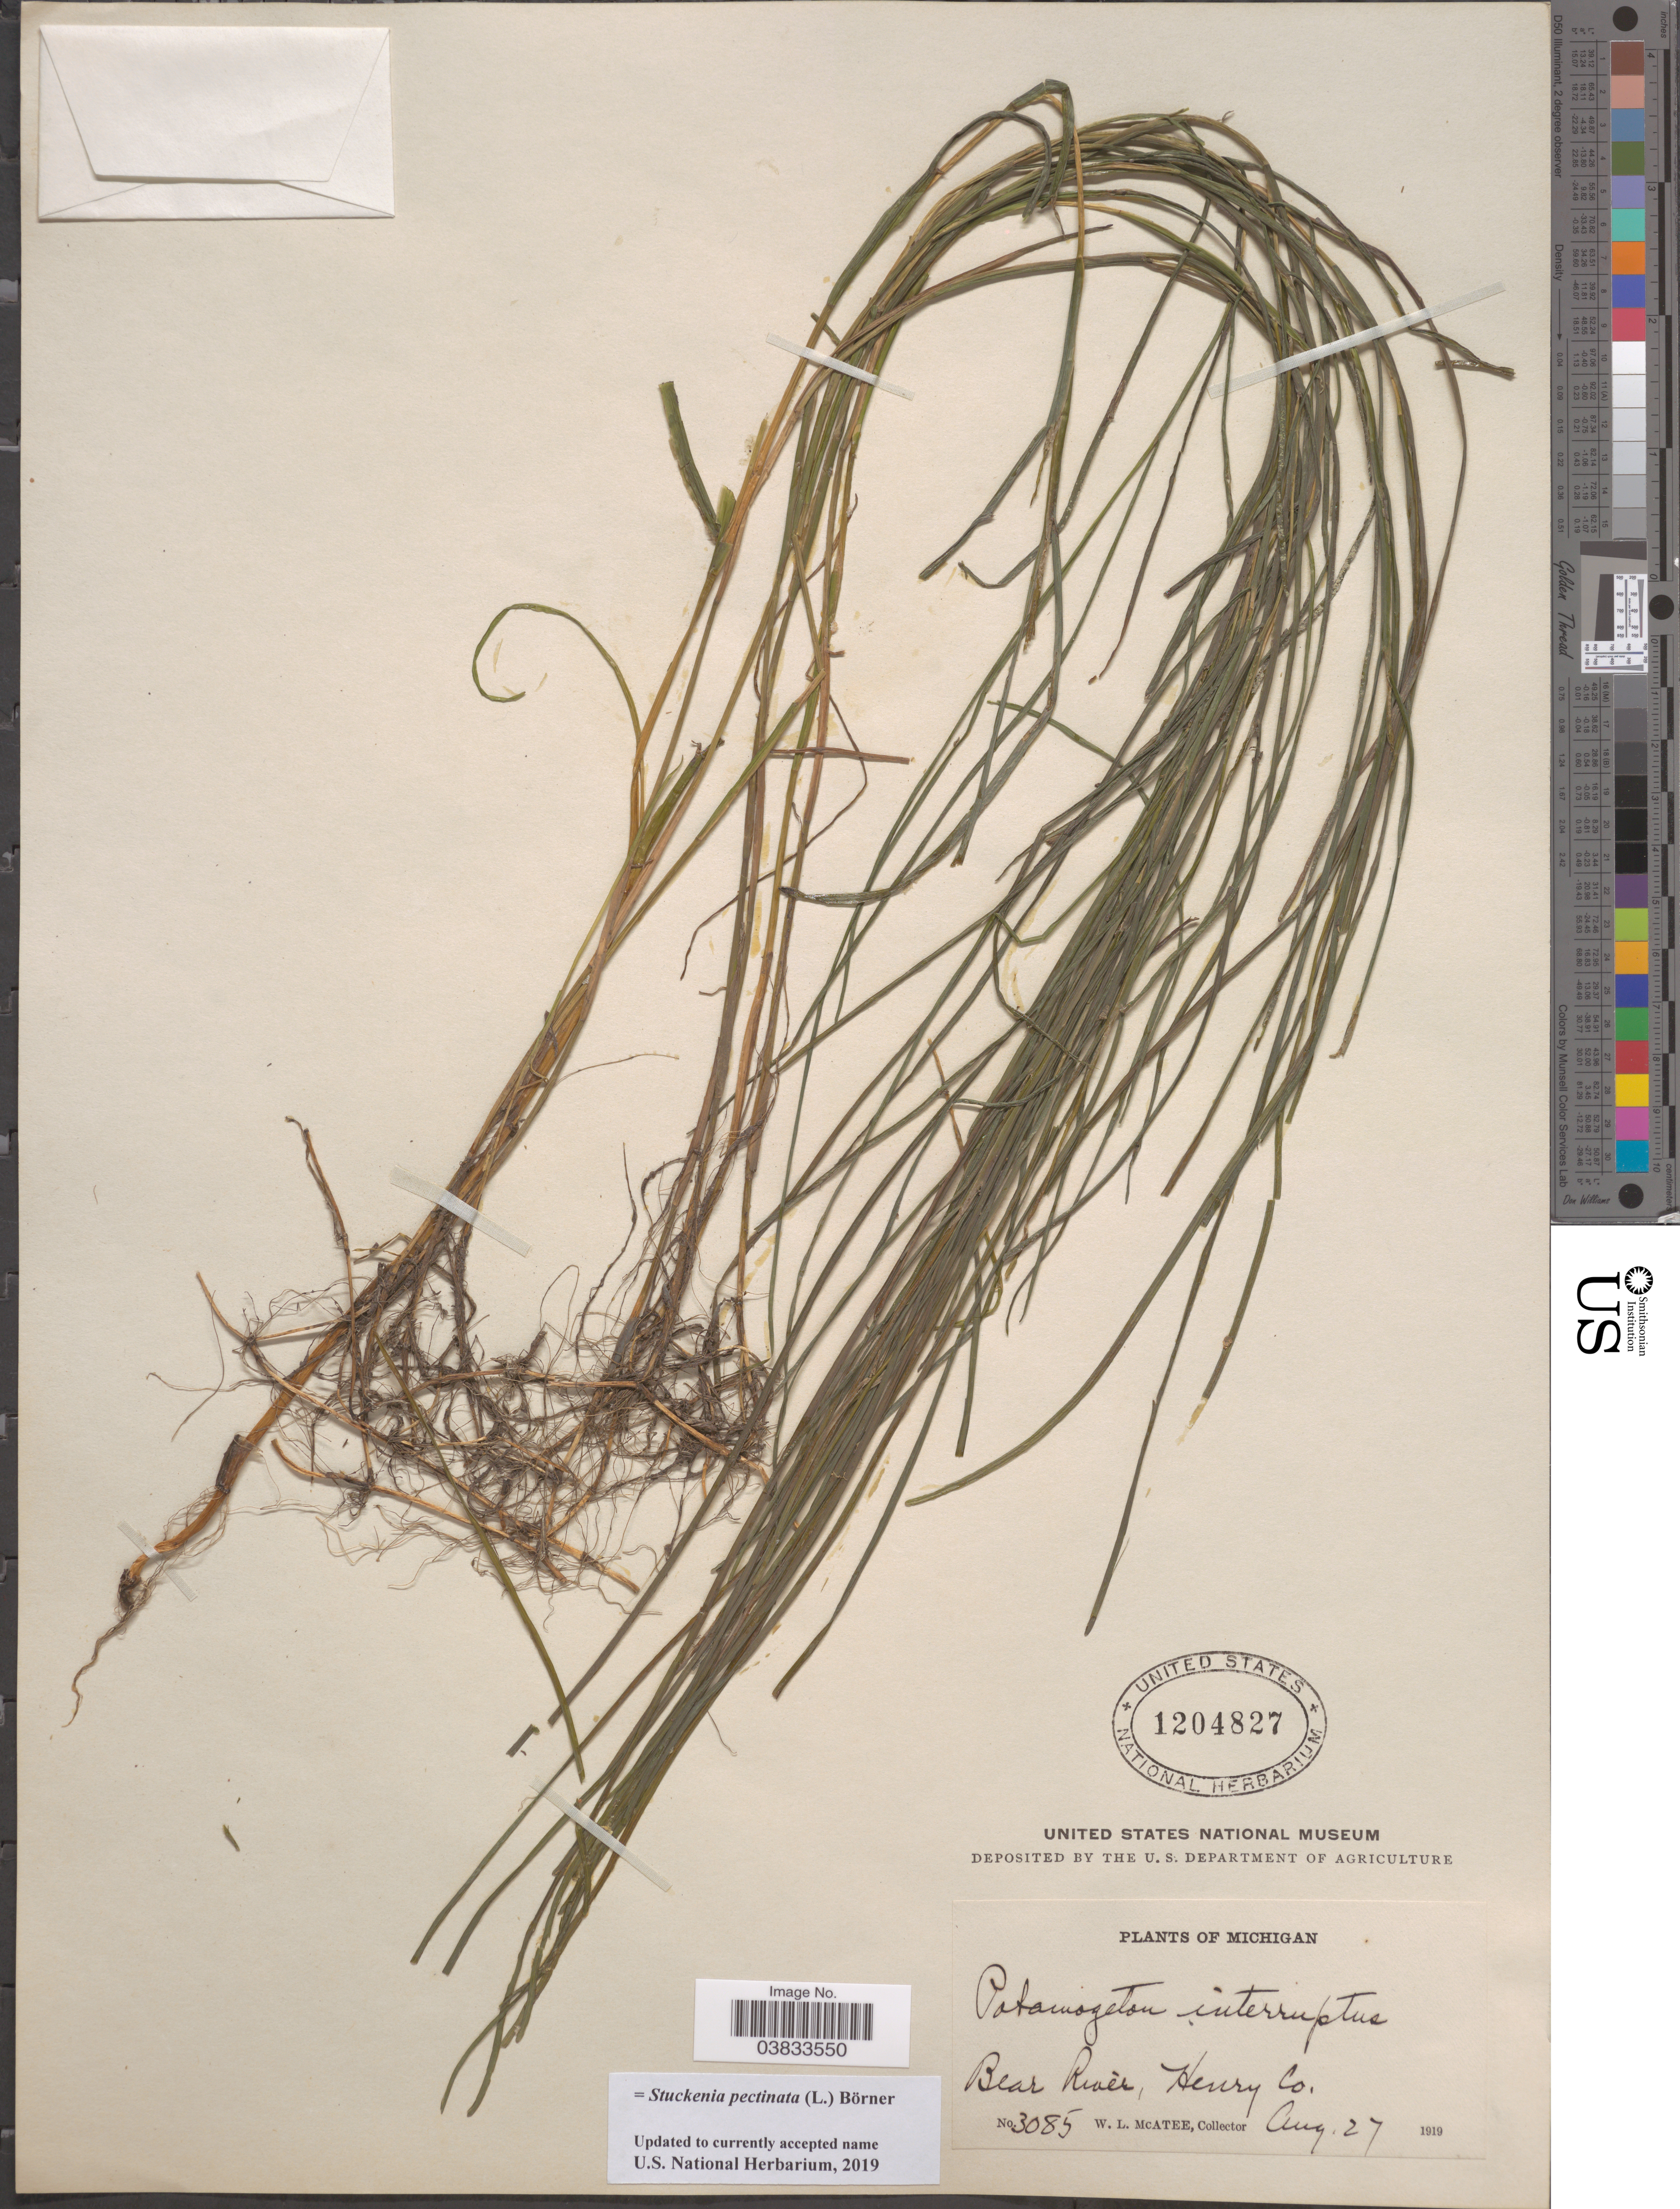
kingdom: Plantae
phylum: Tracheophyta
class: Liliopsida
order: Alismatales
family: Potamogetonaceae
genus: Stuckenia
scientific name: Stuckenia pectinata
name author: (L.) Börner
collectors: W. McAtee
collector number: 3085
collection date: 1919-08-27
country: United States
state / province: Michigan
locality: Bear River, Henry Co.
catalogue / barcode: US 1204827